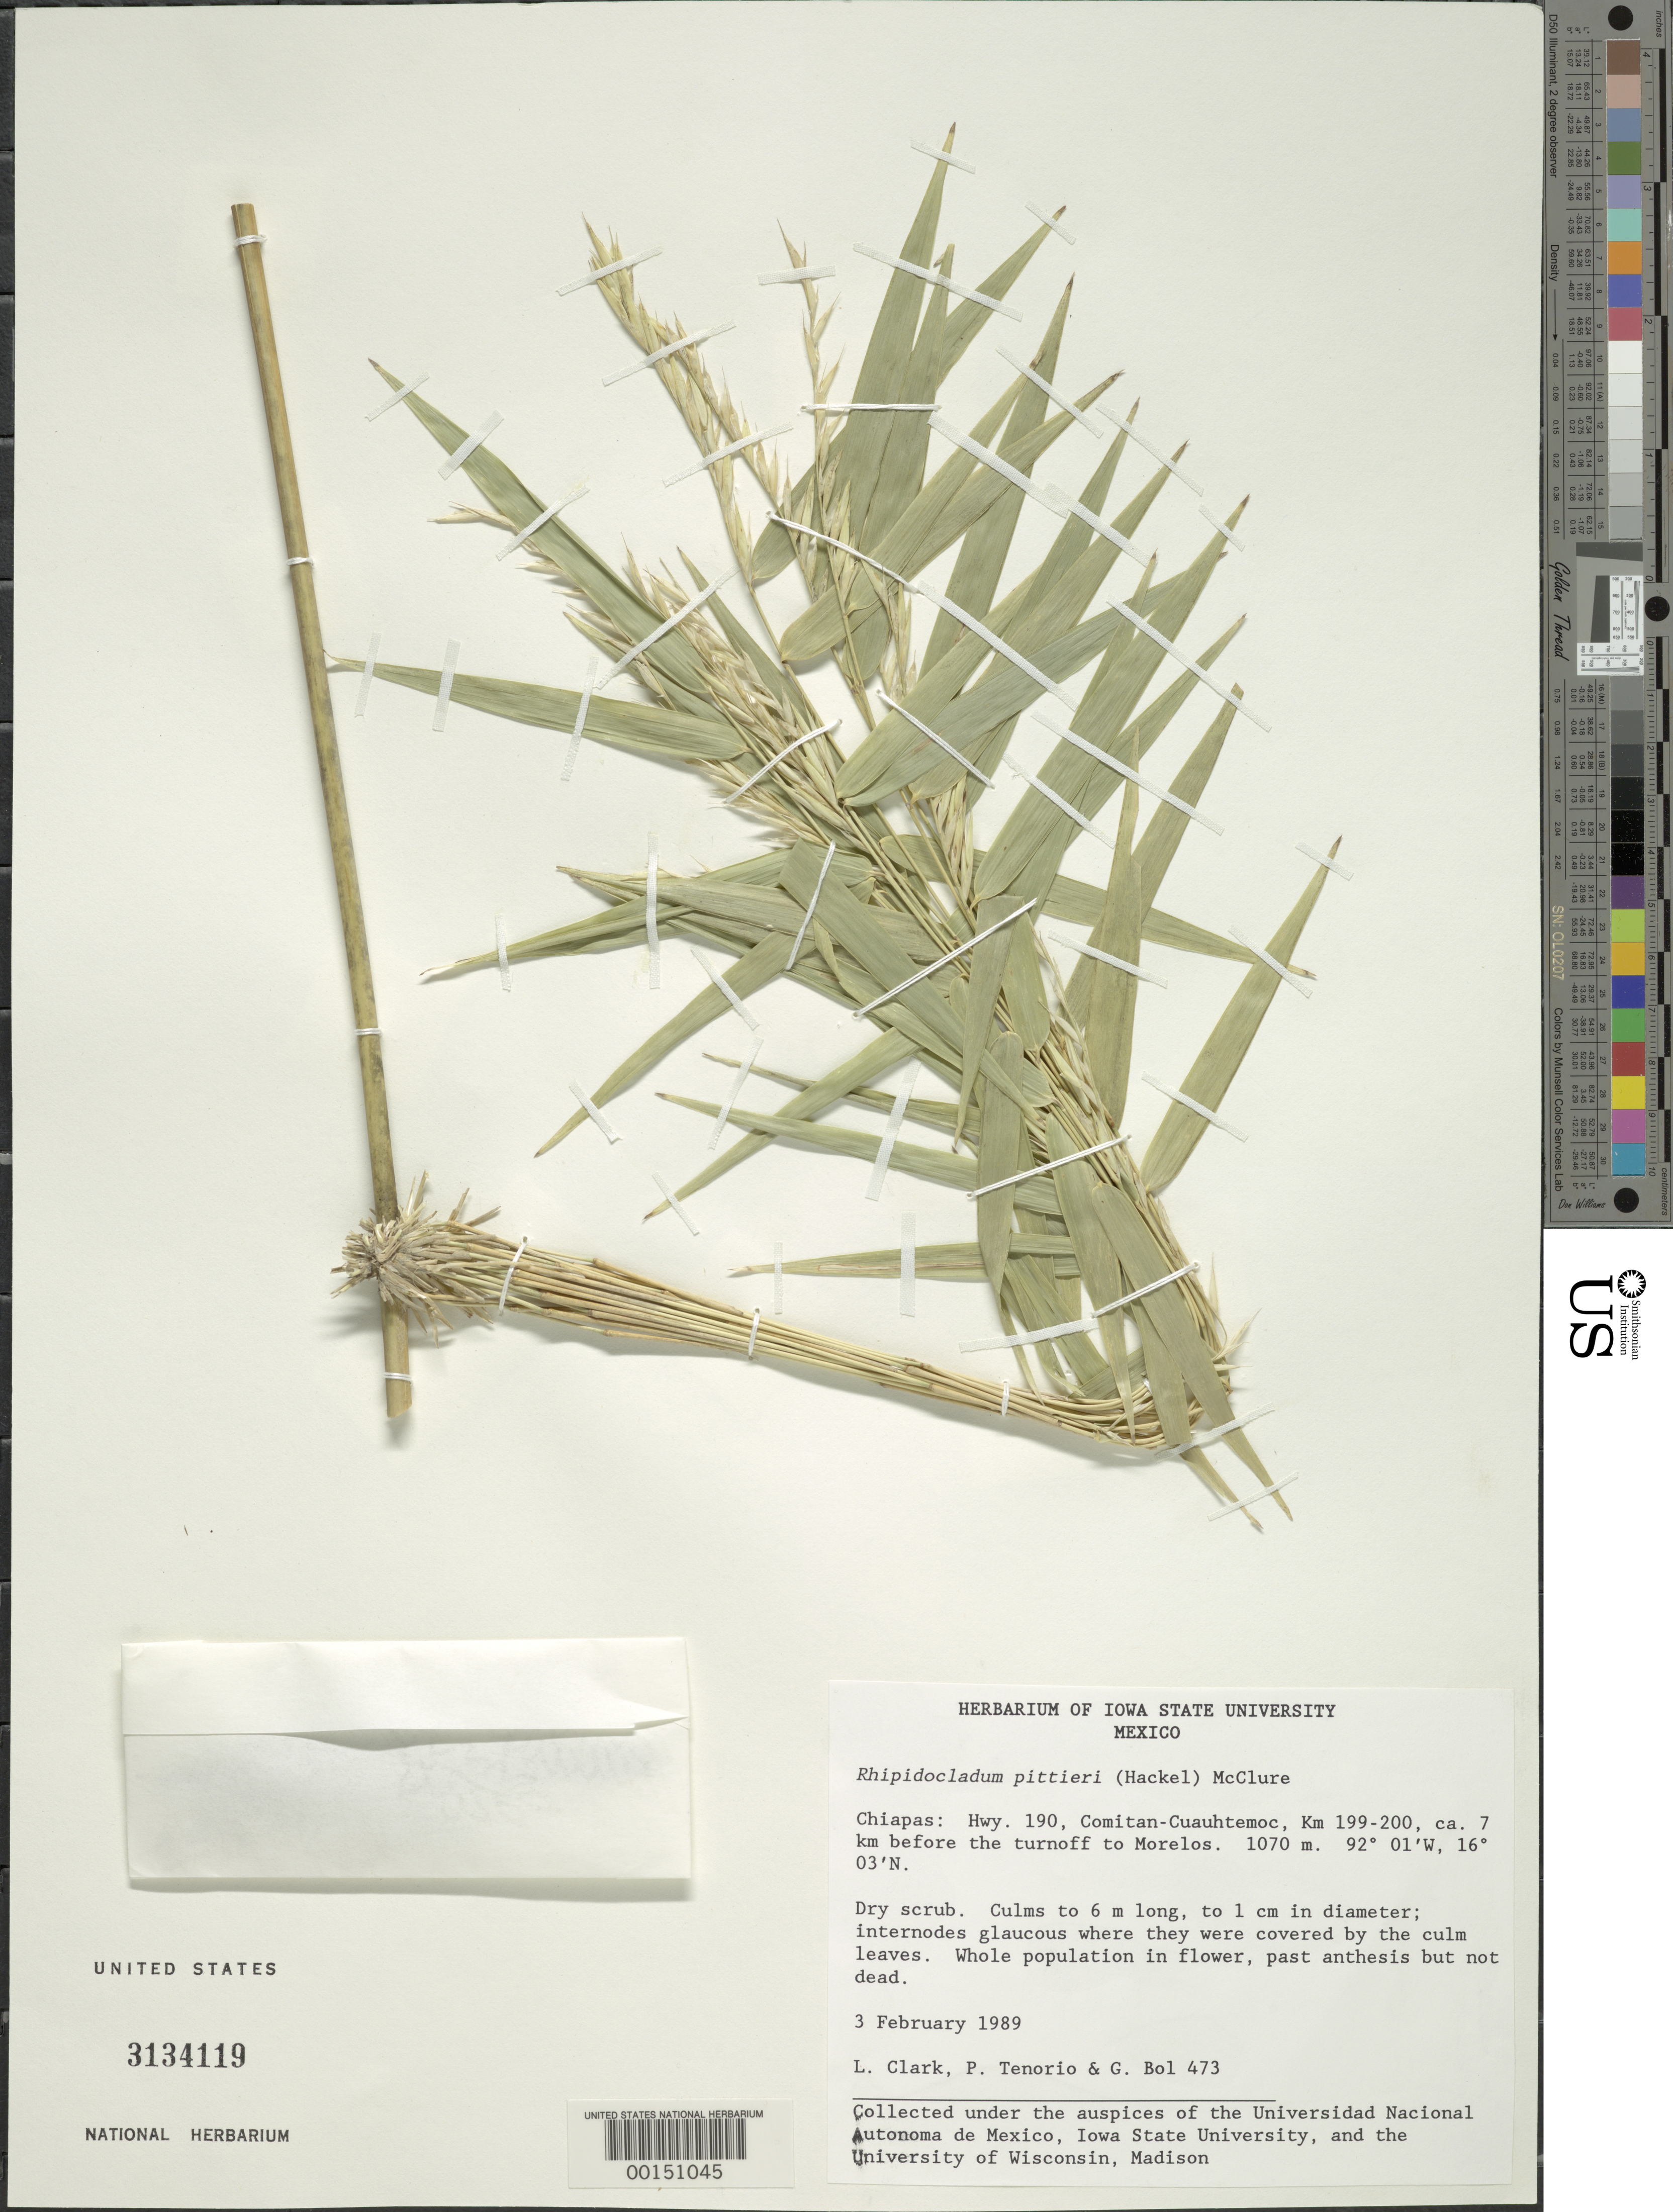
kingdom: Plantae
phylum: Tracheophyta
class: Liliopsida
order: Poales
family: Poaceae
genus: Rhipidocladum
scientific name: Rhipidocladum pittieri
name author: (J. Hack.) McClure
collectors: L. G. Clark, P. Tenorio L. & G. Bol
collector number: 473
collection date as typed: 03 Feb 1989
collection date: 1989-02-03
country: Mexico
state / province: Chiapas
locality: Hwy 190, Comitan - Cuauhtemoc, km 199 - 200, ca. 7 km before the turnoff to Morelos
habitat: Dry scrub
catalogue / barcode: US 3134119